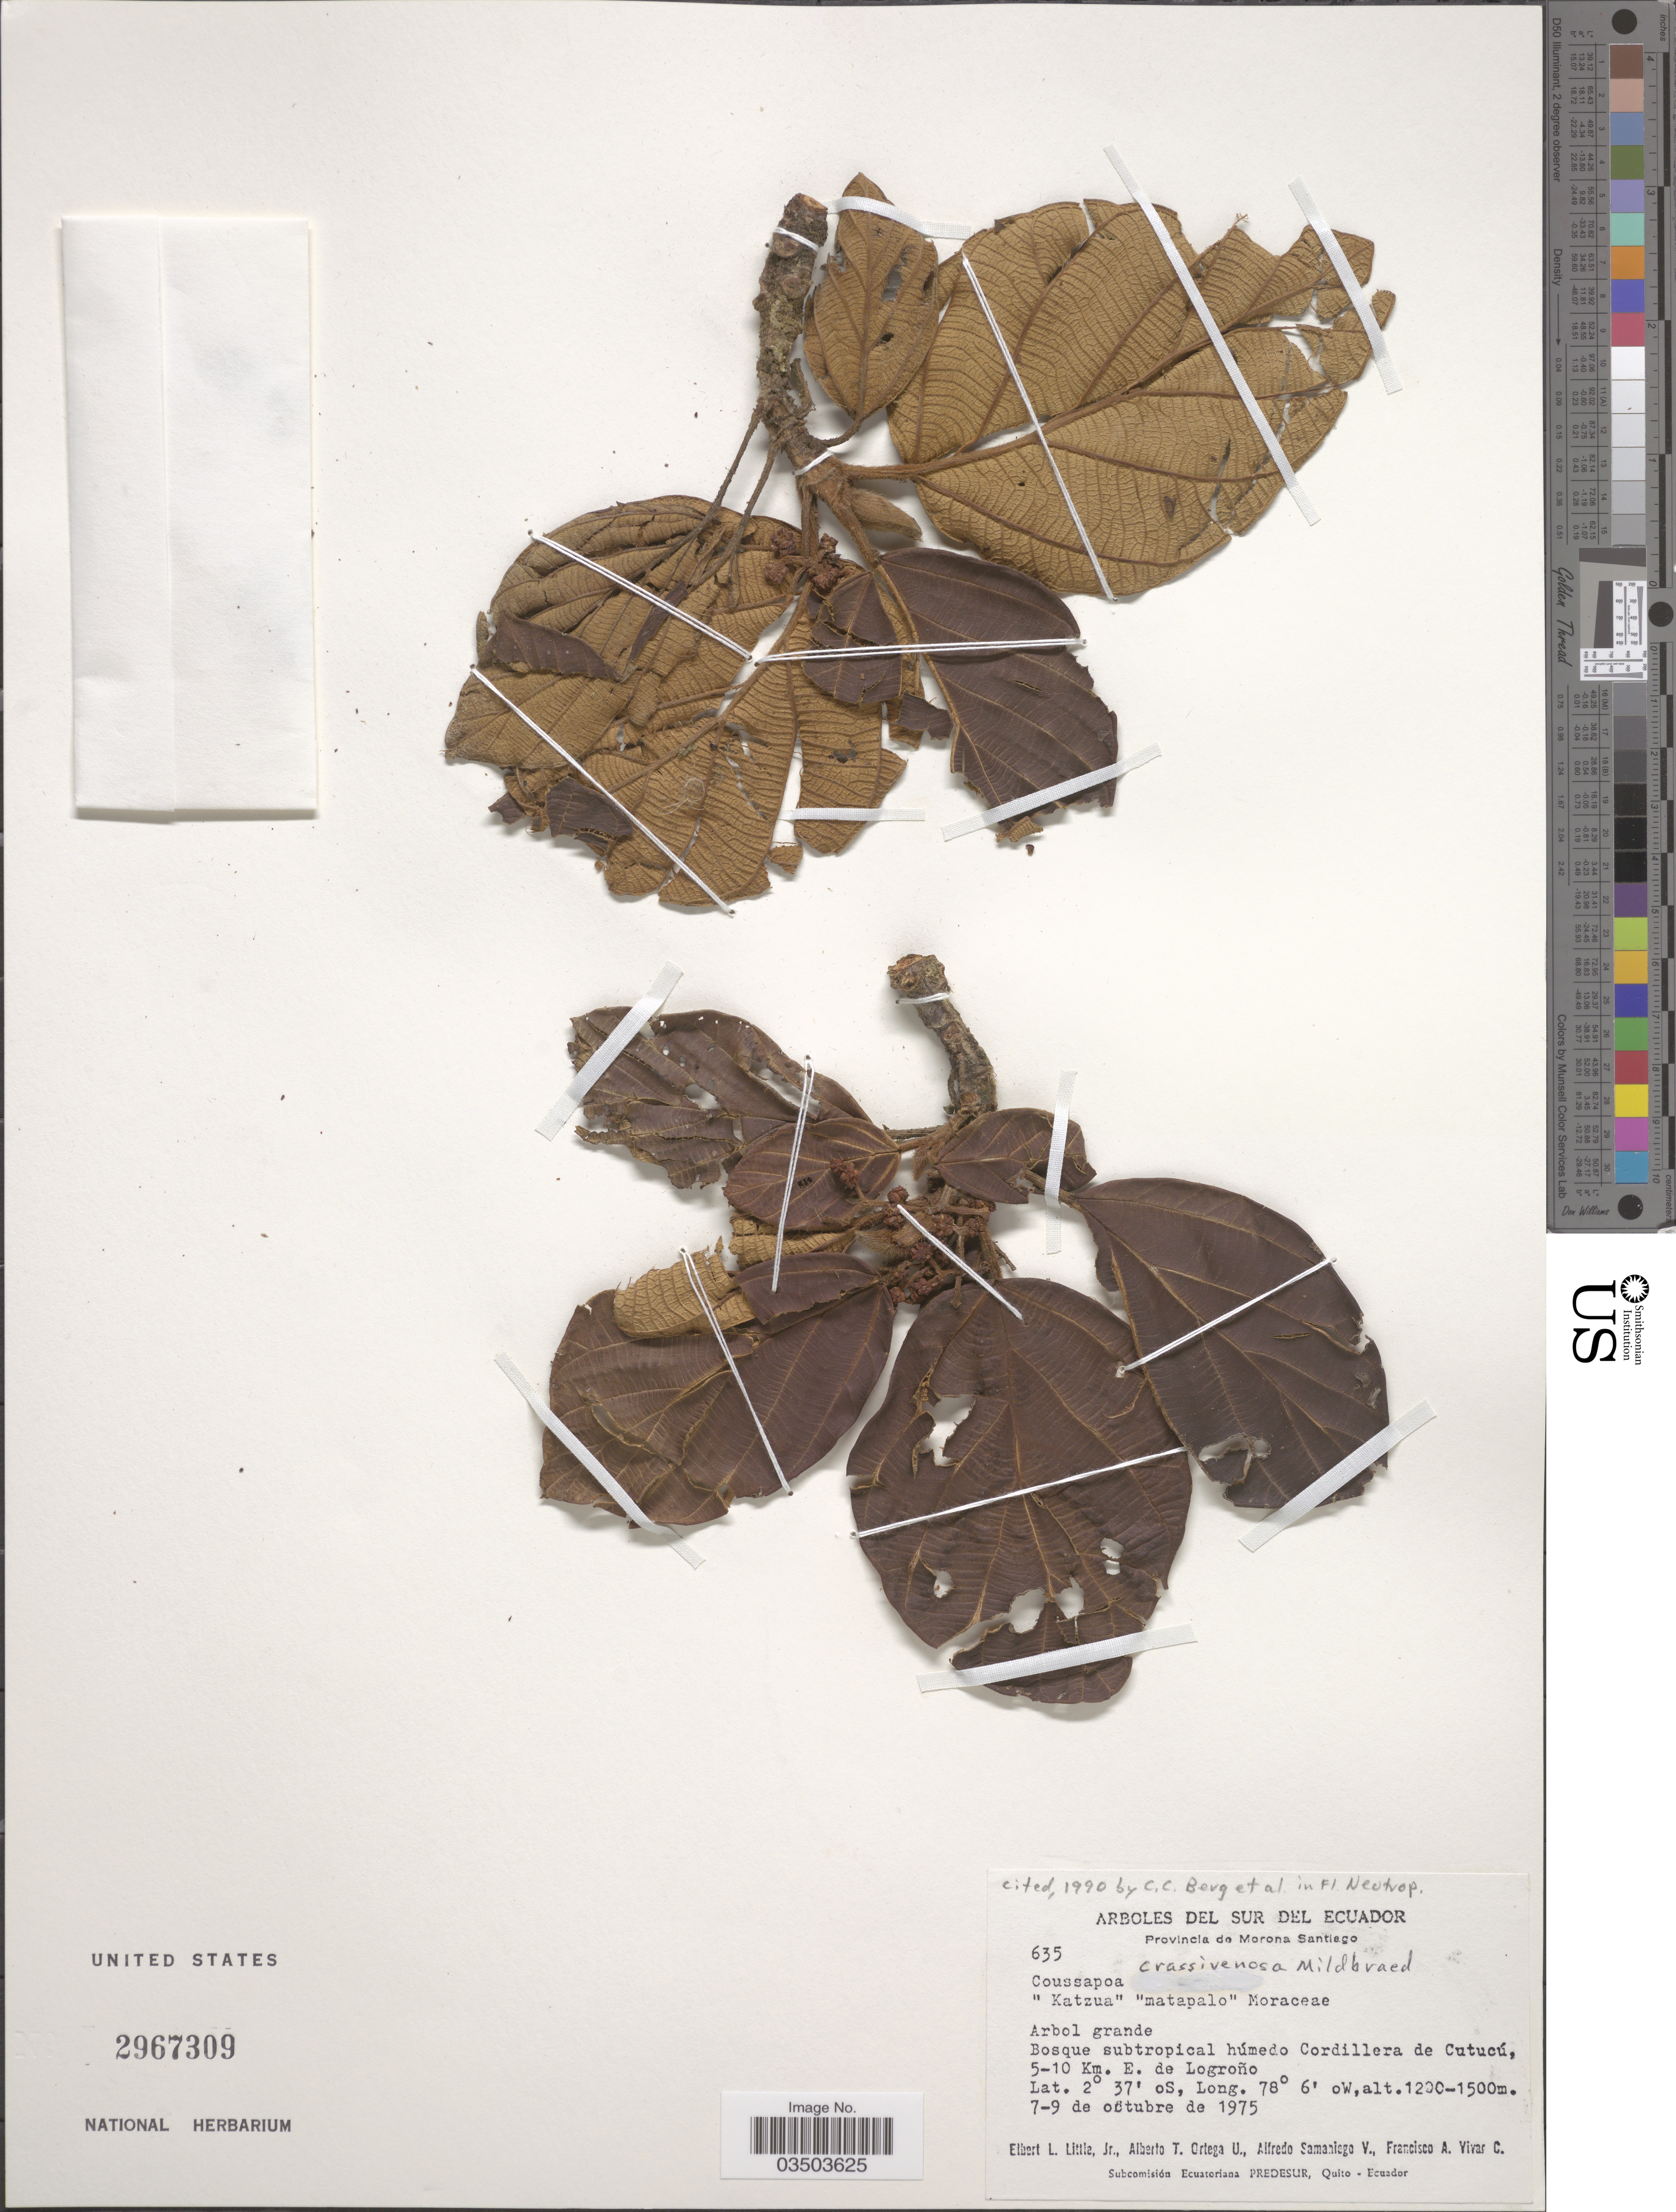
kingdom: Plantae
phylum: Tracheophyta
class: Magnoliopsida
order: Rosales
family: Urticaceae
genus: Coussapoa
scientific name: Coussapoa crassivenosa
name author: Mildbr.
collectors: E. L. Little, A. T. Ortega U., A. V. Samaniego & F. A. Vivar C.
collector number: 635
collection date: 1975-10-07/1975-10-09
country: Ecuador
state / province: Morona-Santiago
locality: Sur del Ecuador. Cordillera de Cutucú, 5-10 Km. E. de Logroño.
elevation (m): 1200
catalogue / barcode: US 2967309